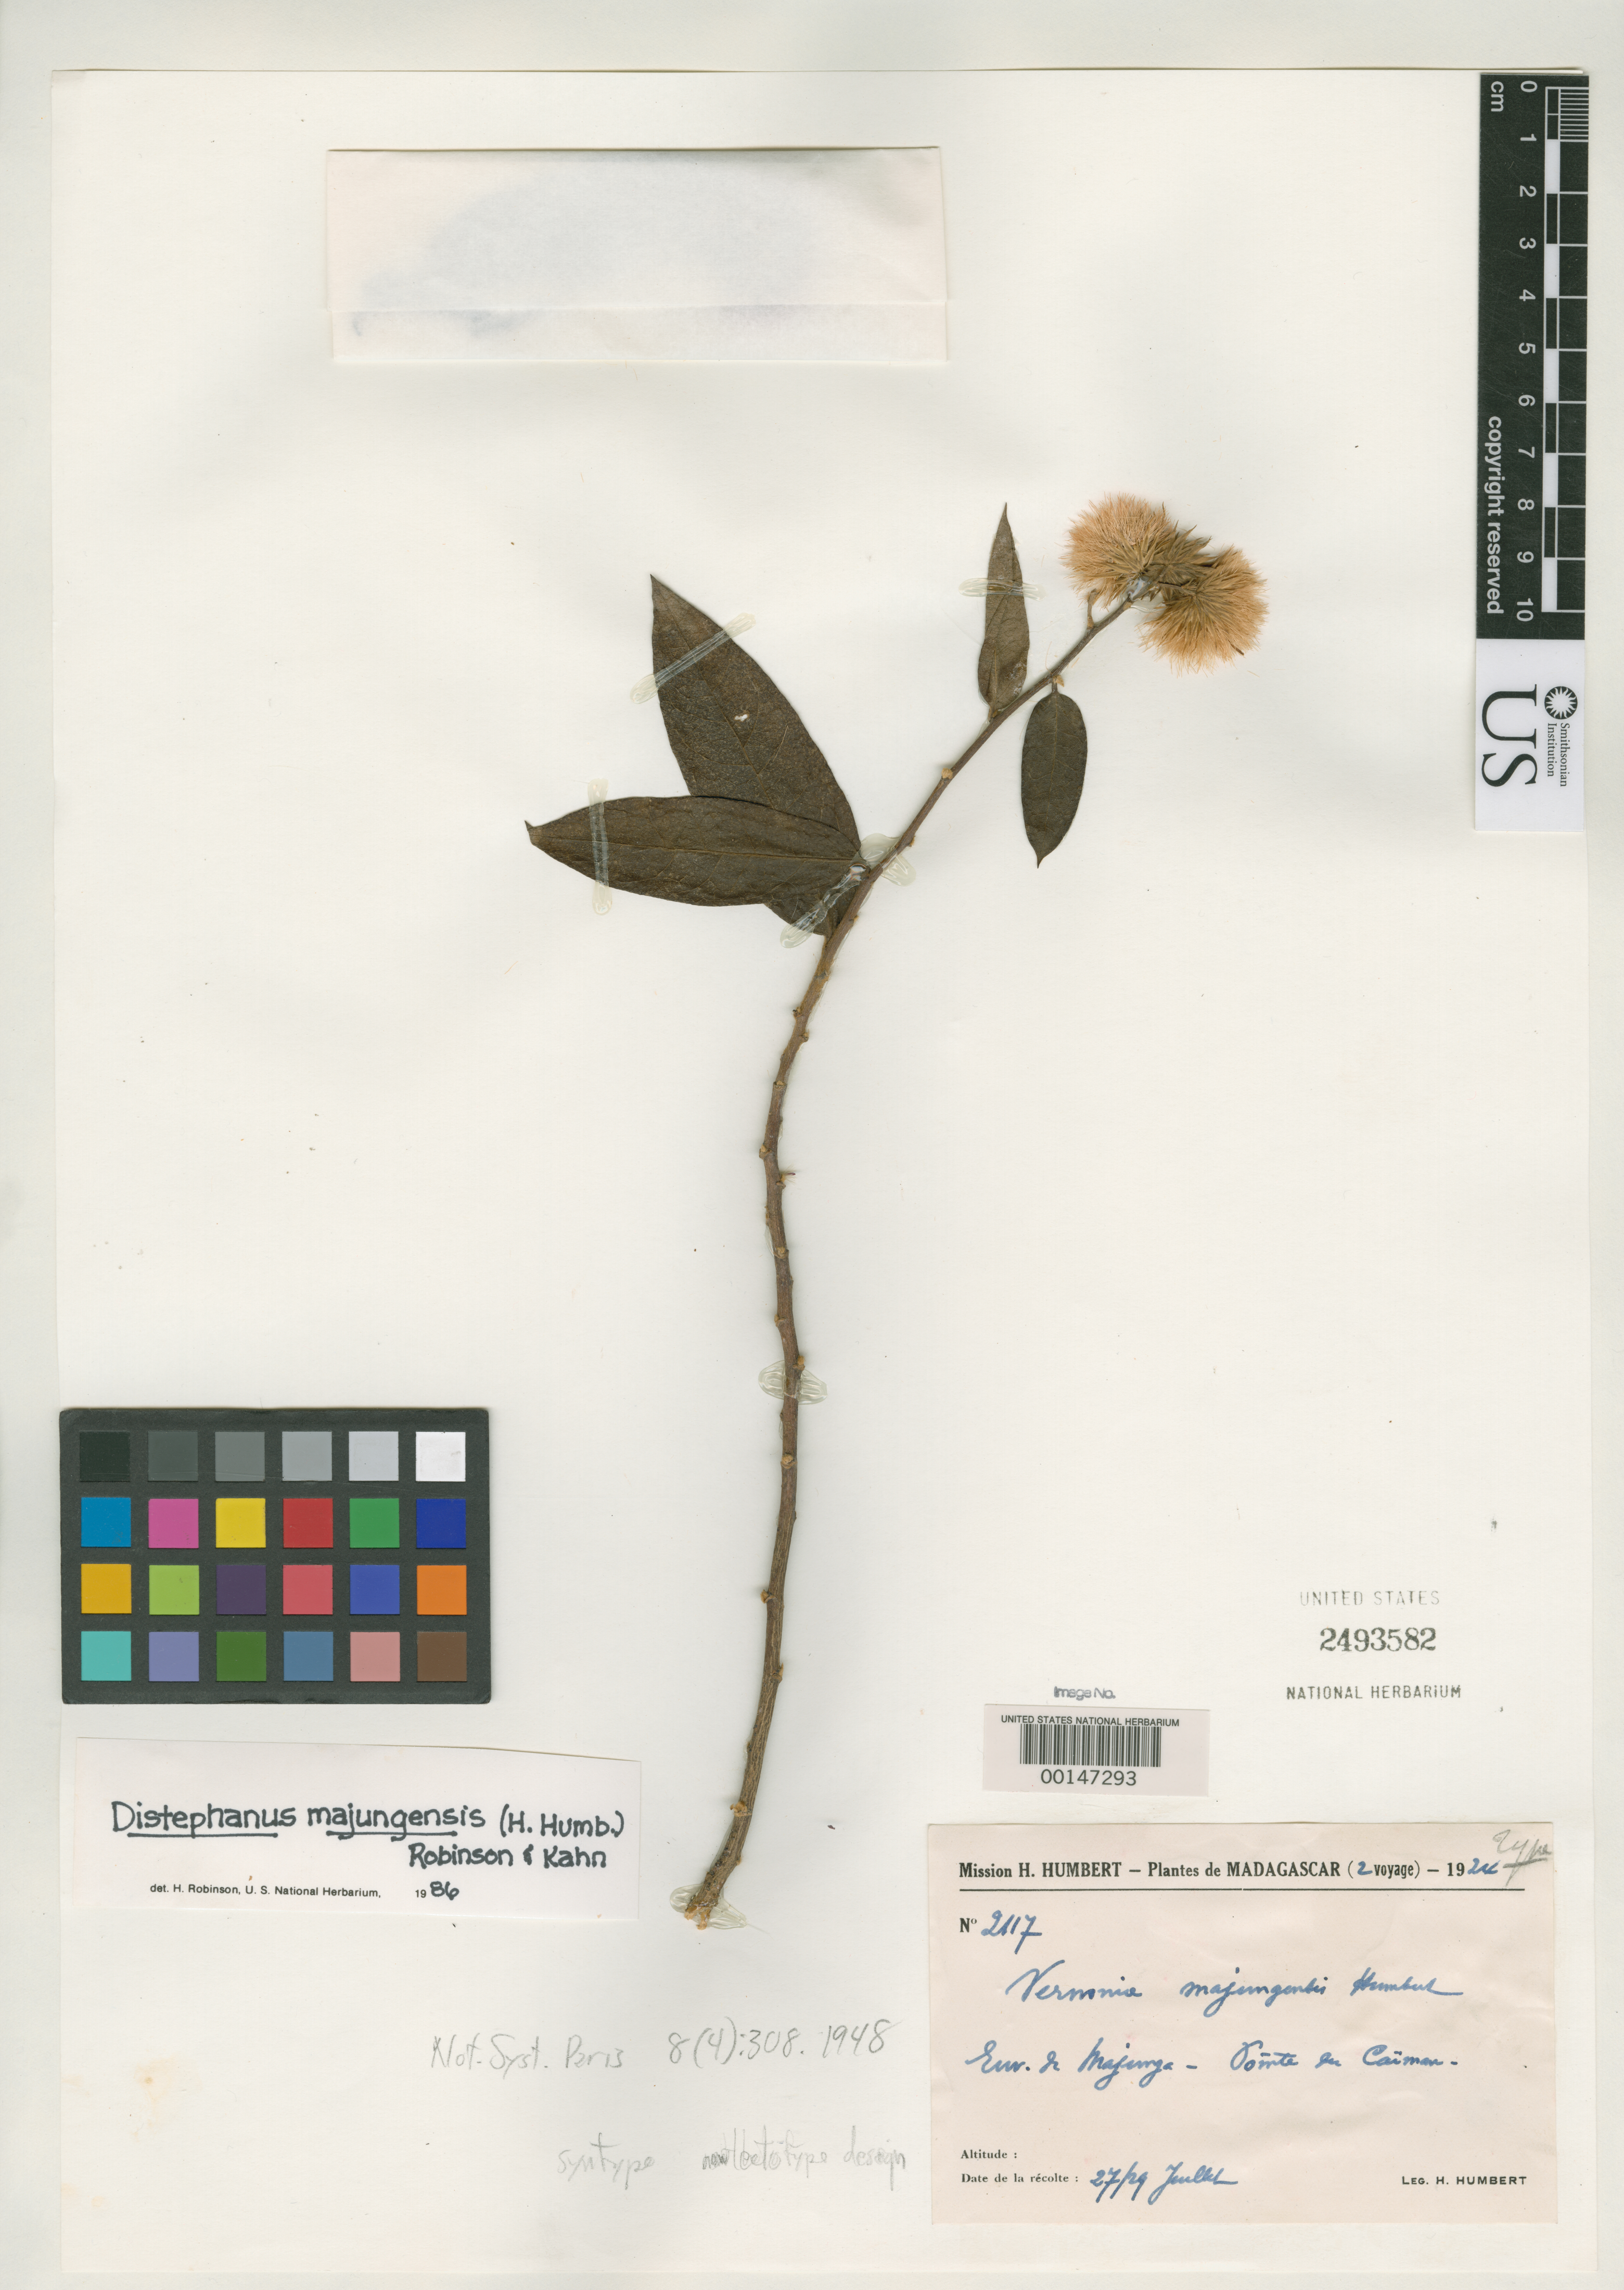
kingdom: Plantae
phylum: Tracheophyta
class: Magnoliopsida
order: Asterales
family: Asteraceae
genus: Vernonia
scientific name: Vernonia majungensis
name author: Humbert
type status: Isosyntype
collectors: H. Humbert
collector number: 2117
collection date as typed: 27 Jul 1924 to 29 Jul 1924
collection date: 1924-07-27/1924-07-29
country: Madagascar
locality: Majunga, Pointe en Caimon.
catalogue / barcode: US 2493585